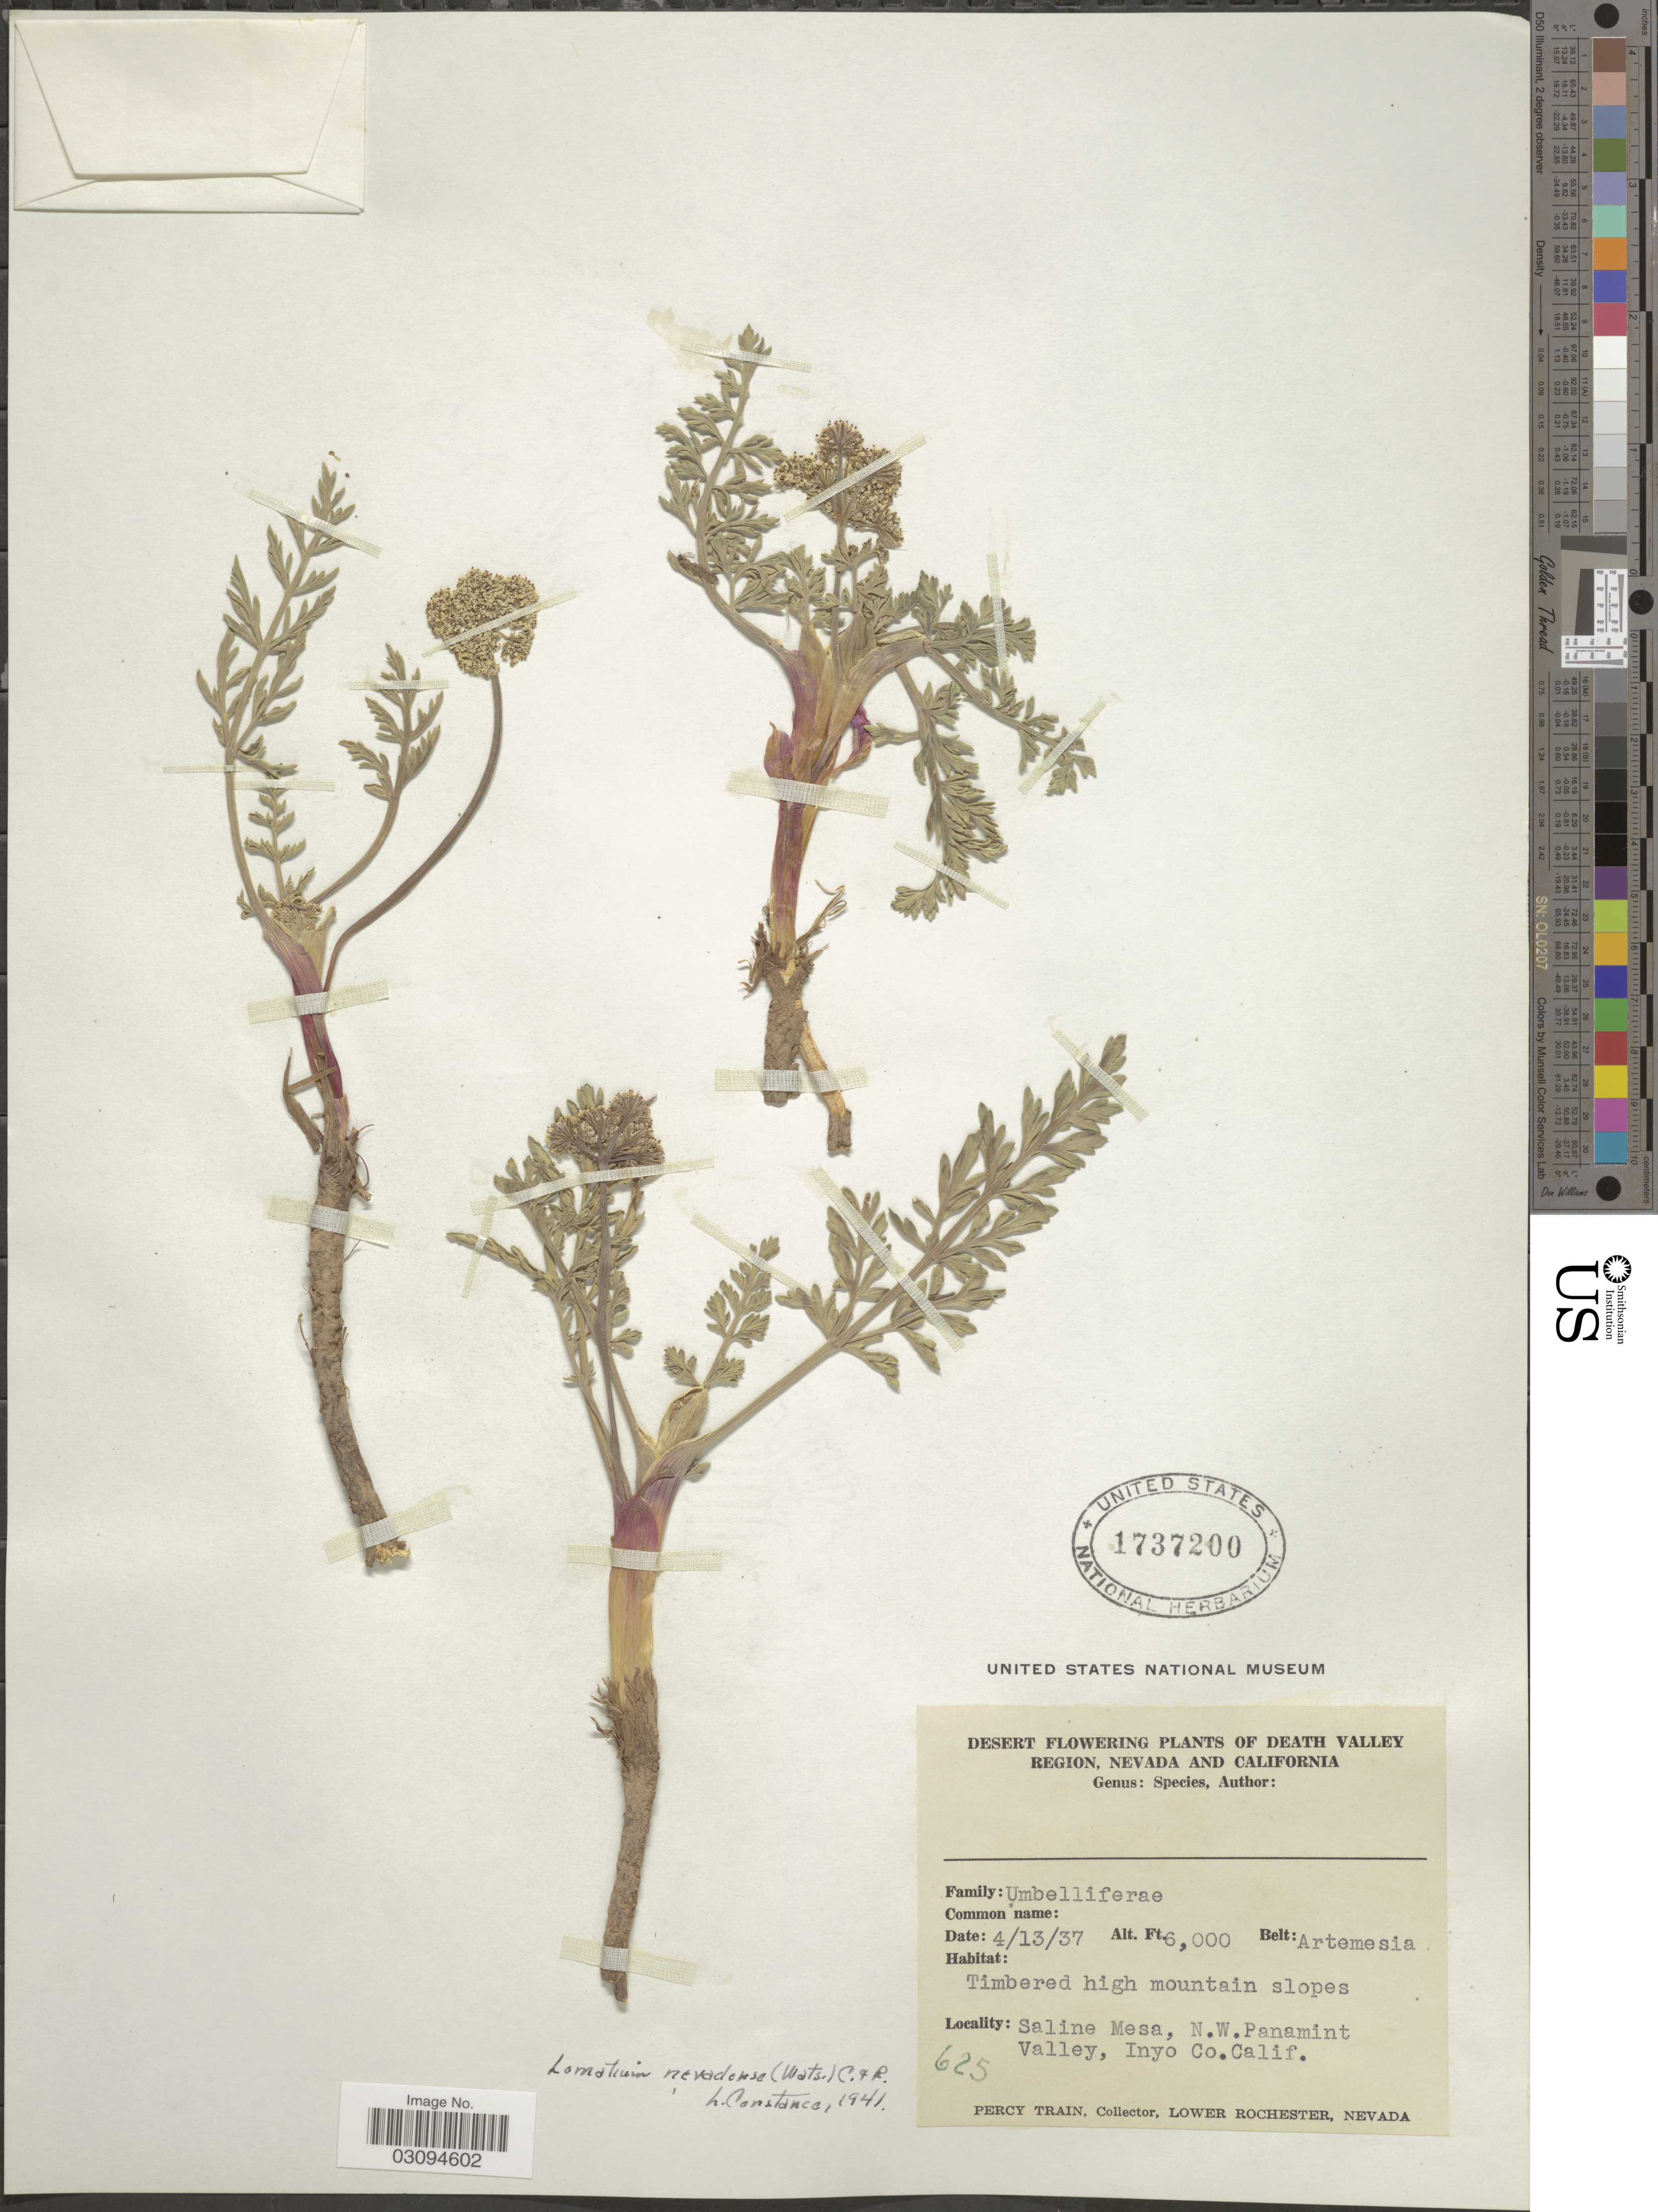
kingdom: Plantae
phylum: Tracheophyta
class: Magnoliopsida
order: Apiales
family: Apiaceae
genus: Lomatium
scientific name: Lomatium nevadense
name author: (S. Watson) J.M. Coult. & Rose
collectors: P. Train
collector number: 625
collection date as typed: Transcribed d/m/y: 13/4/37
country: United States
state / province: California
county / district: Inyo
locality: Death Valley. Saline Mesa, N. W. Panamint Valley, Inyo Co. Calif.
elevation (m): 1829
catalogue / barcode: US 1737200